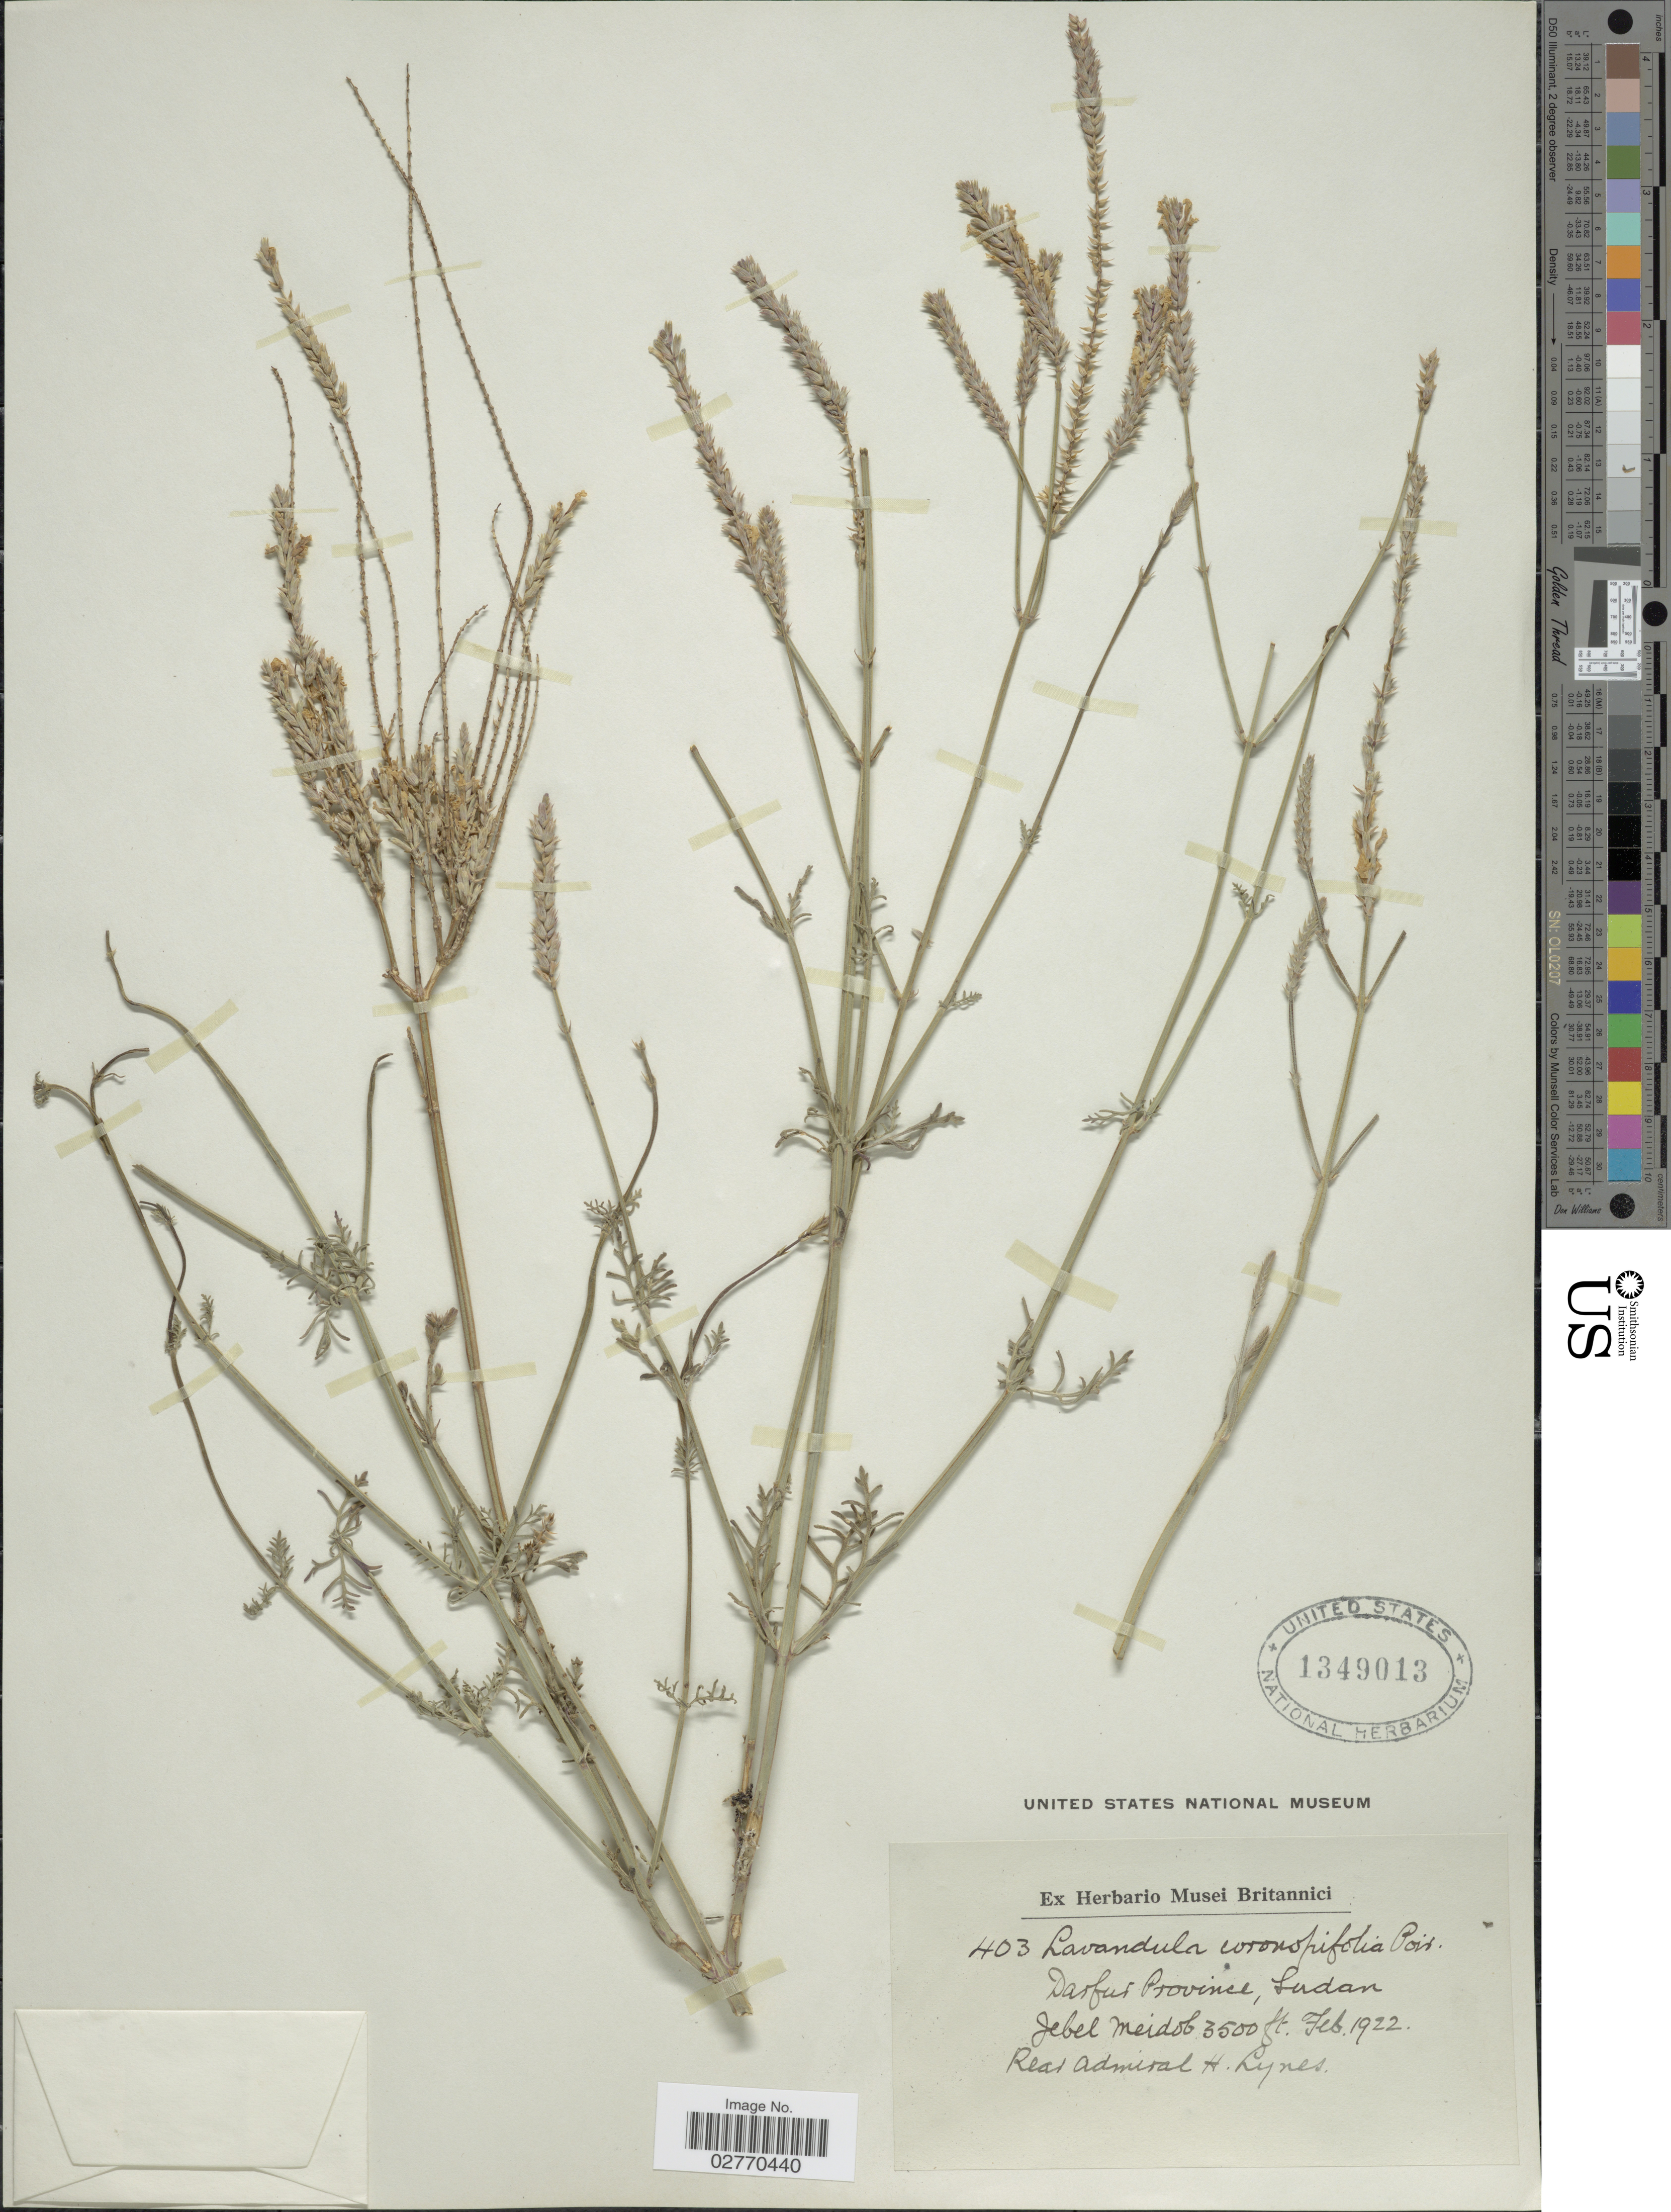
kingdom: Plantae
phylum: Tracheophyta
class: Magnoliopsida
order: Lamiales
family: Lamiaceae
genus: Lavandula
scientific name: Lavandula coronopifolia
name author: Poir.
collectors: H. Lynes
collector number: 403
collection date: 1922-02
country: Sudan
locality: Darfur Province, Jebel Meidob.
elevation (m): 1067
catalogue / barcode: US 1349013